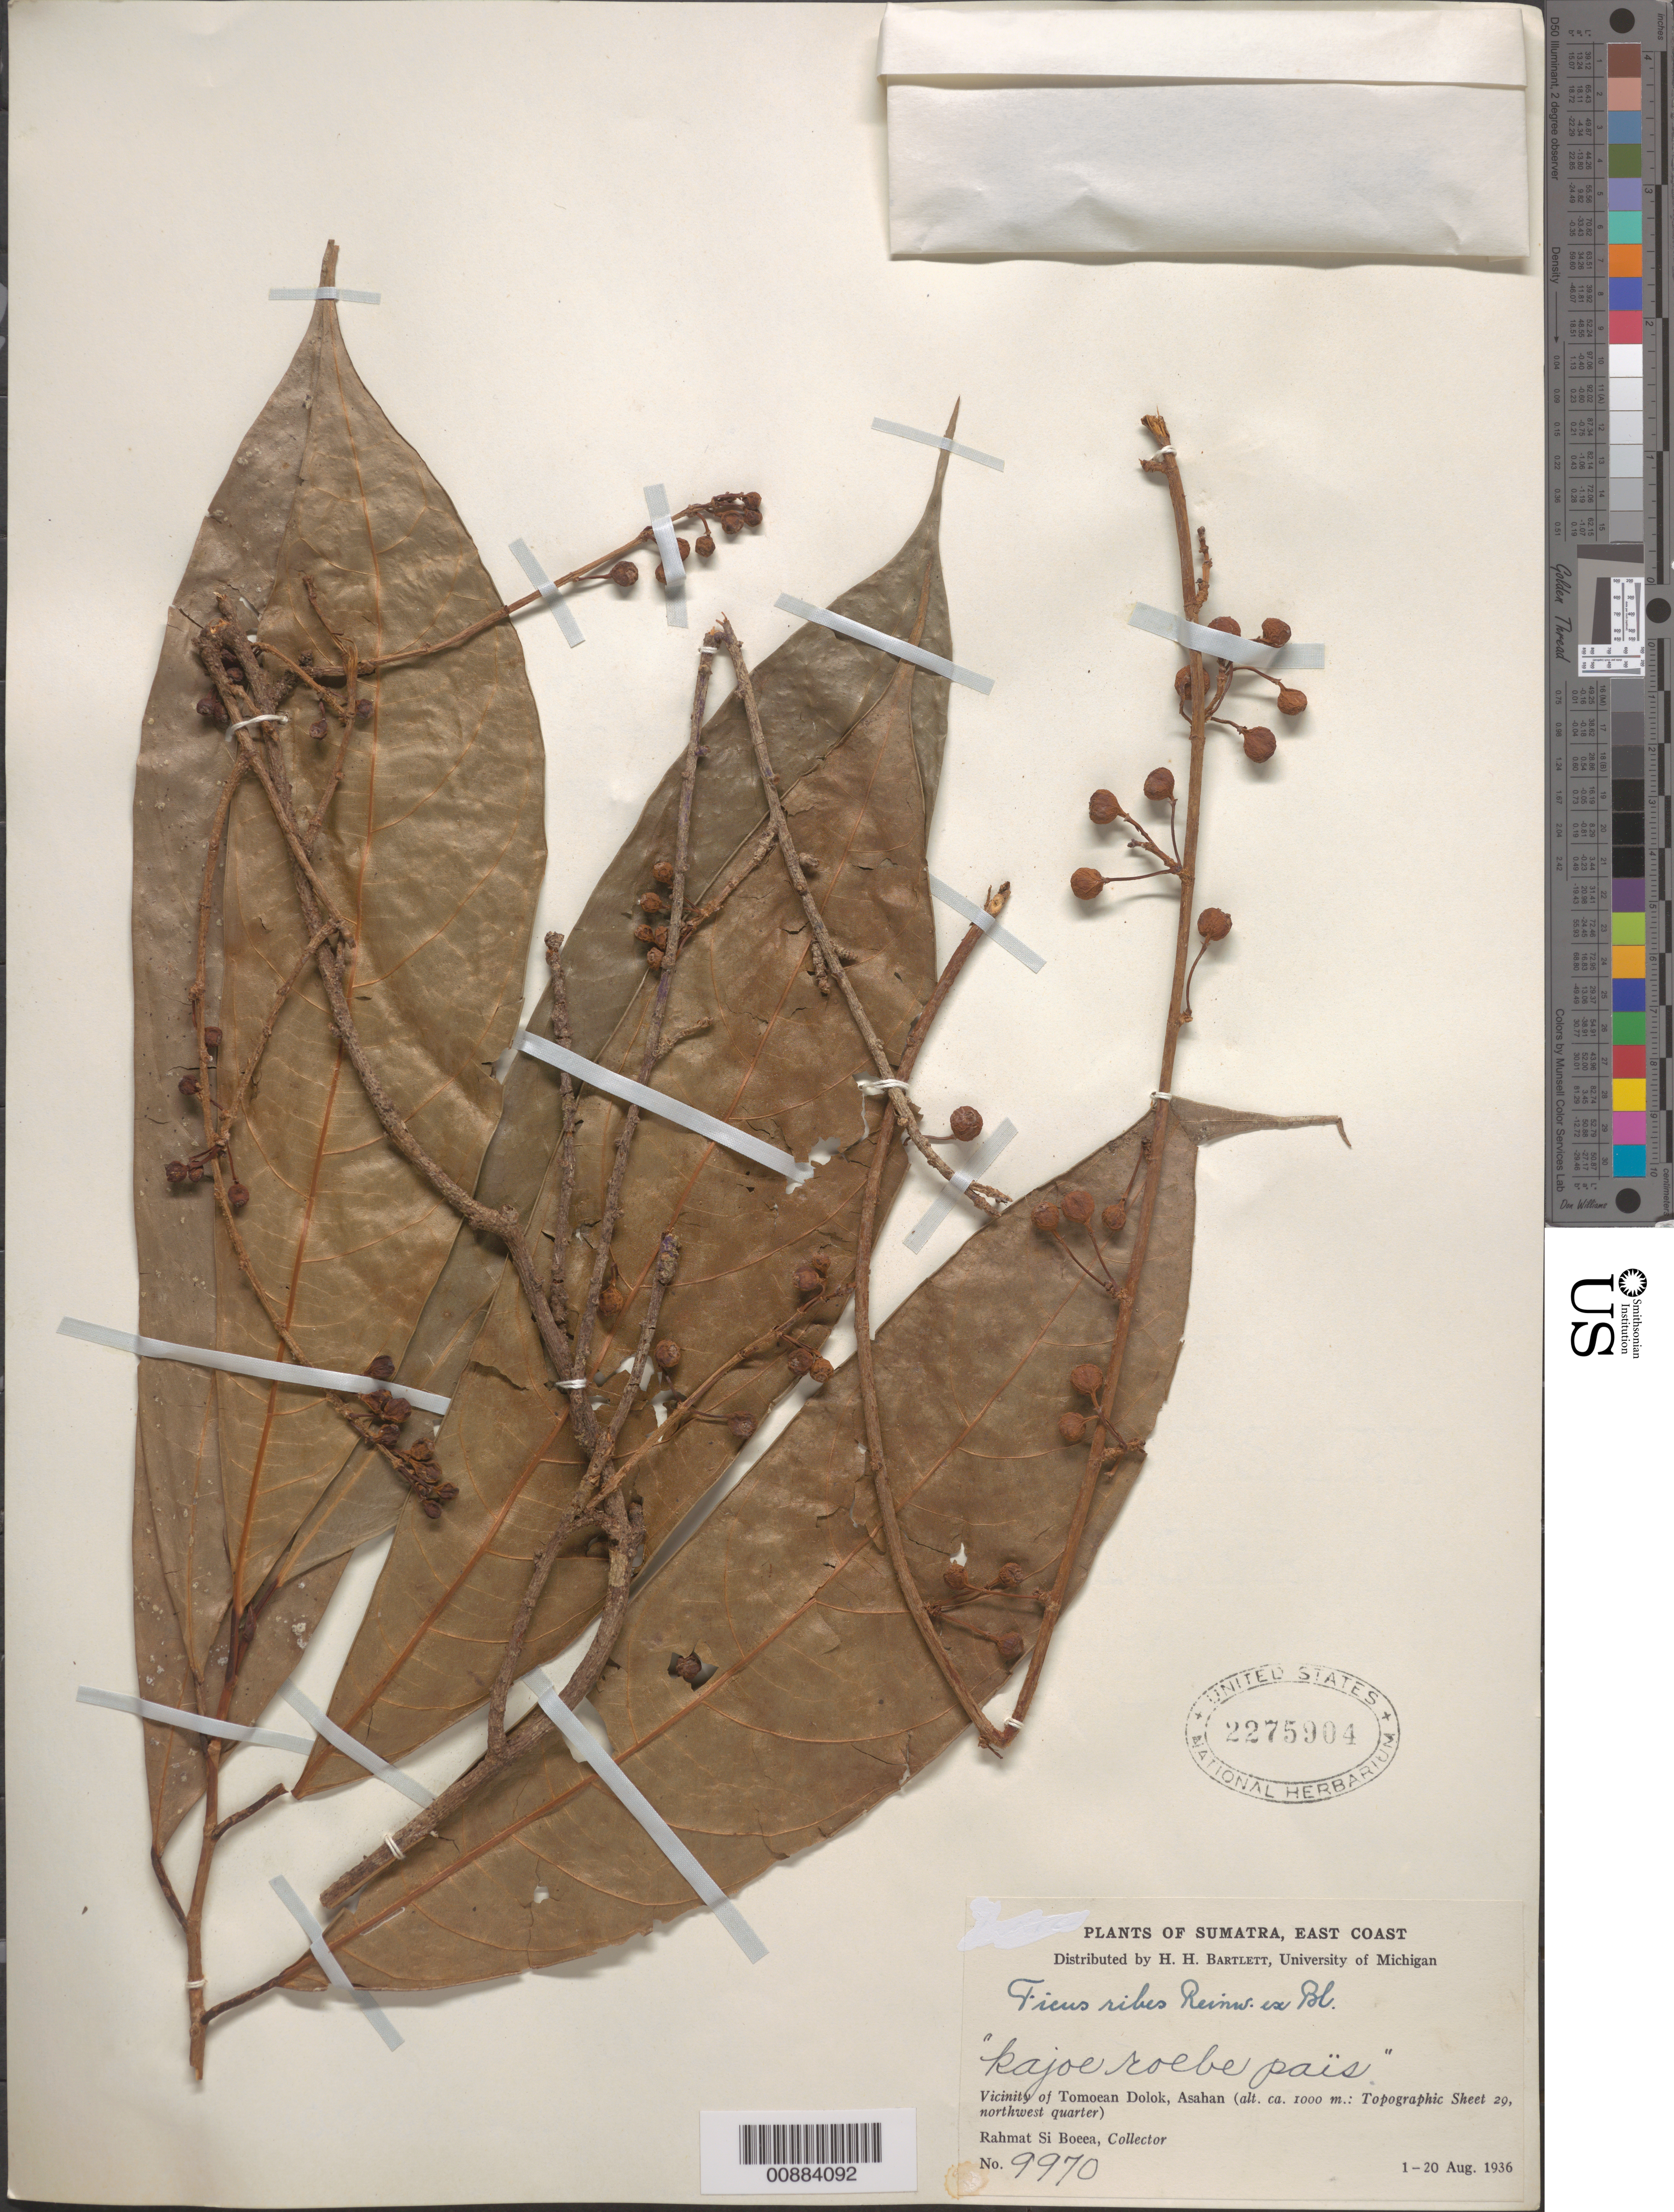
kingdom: Plantae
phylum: Tracheophyta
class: Magnoliopsida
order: Rosales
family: Moraceae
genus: Ficus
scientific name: Ficus ribes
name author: Reinw. ex Blume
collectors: Rahmat Si Boeea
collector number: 9970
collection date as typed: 01 Aug 1936 to 20 Aug 1936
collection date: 1936-08-01/1936-08-20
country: Indonesia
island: Sumatra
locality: Vicinity of Tomoean Dolok, Asahan, Topographic Sheet 29, NW quarter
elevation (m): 1000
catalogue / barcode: US 2275904